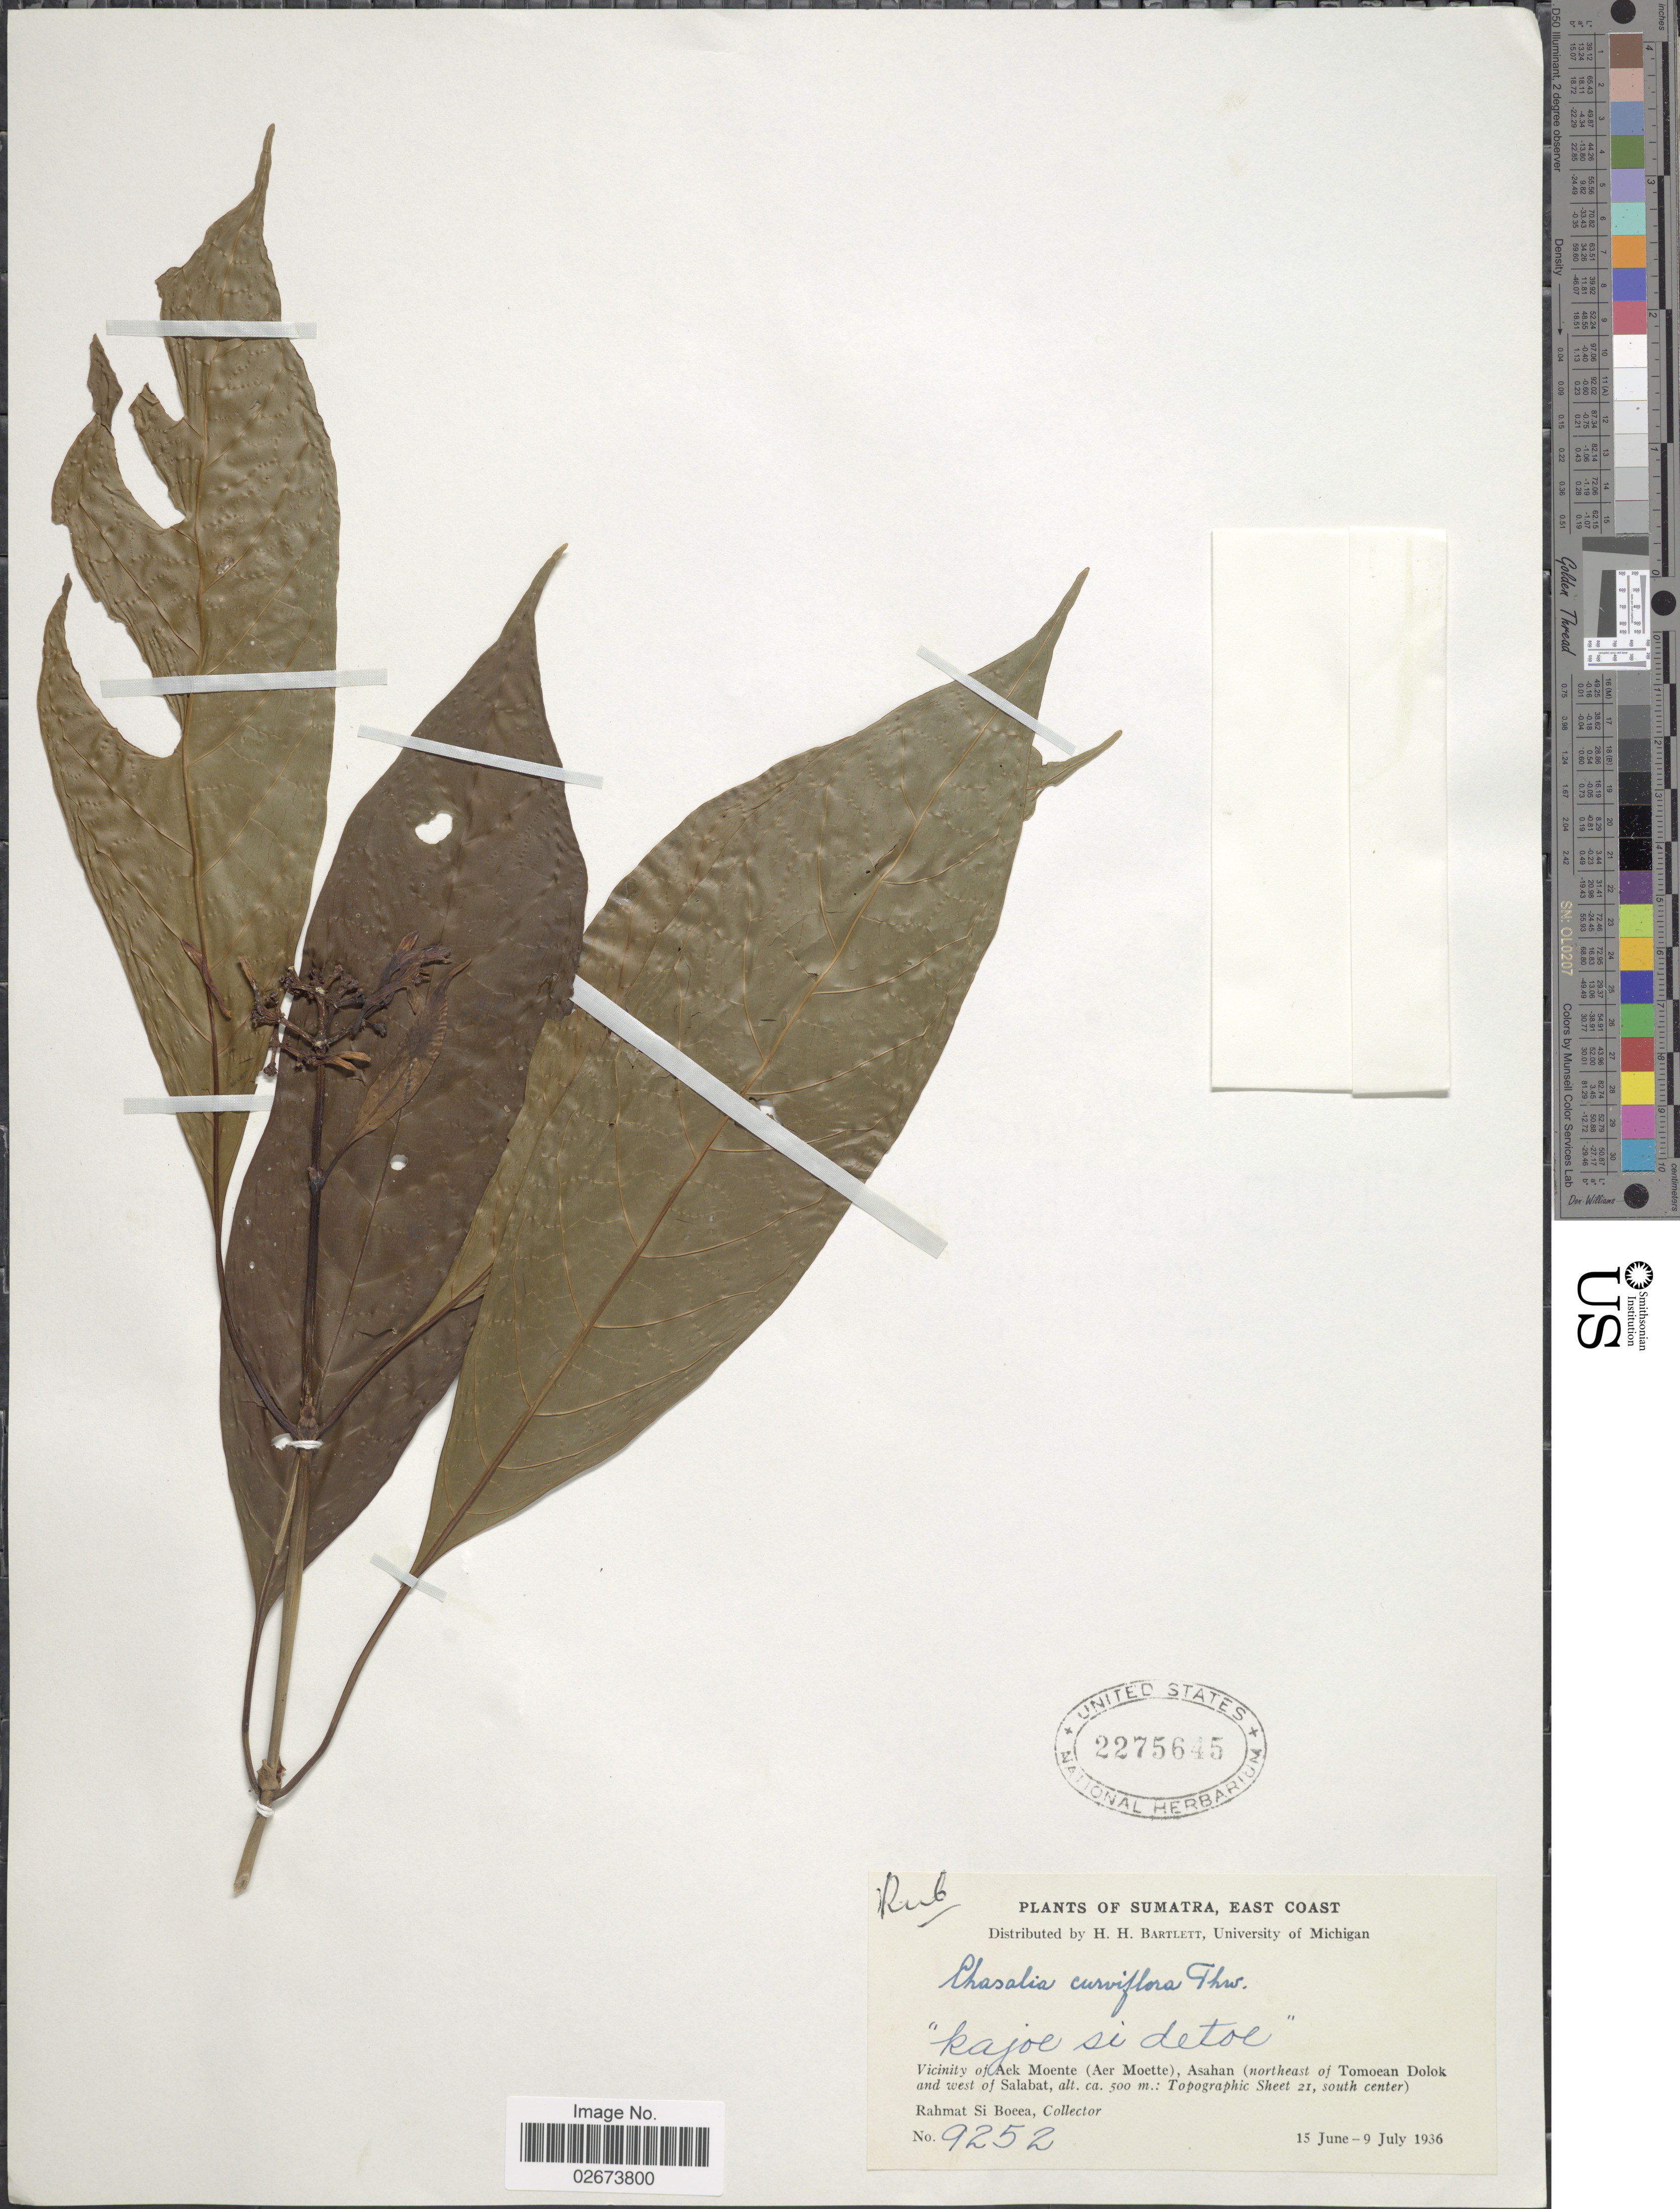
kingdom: Plantae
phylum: Tracheophyta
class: Magnoliopsida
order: Gentianales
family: Rubiaceae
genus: Chassalia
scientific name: Chassalia curviflora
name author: (Wall.) Thwaites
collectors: Rahmat Si Boeea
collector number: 9252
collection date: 1936-06-15/1936-07-09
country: Indonesia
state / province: Sumatra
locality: East Coast, Vicinity of Aek Moente (Aer Moette), Asahan (northeast of Tomoean Dolok and west Salabat, Topographic Sheet 21, south center).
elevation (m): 500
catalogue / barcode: US 2275645